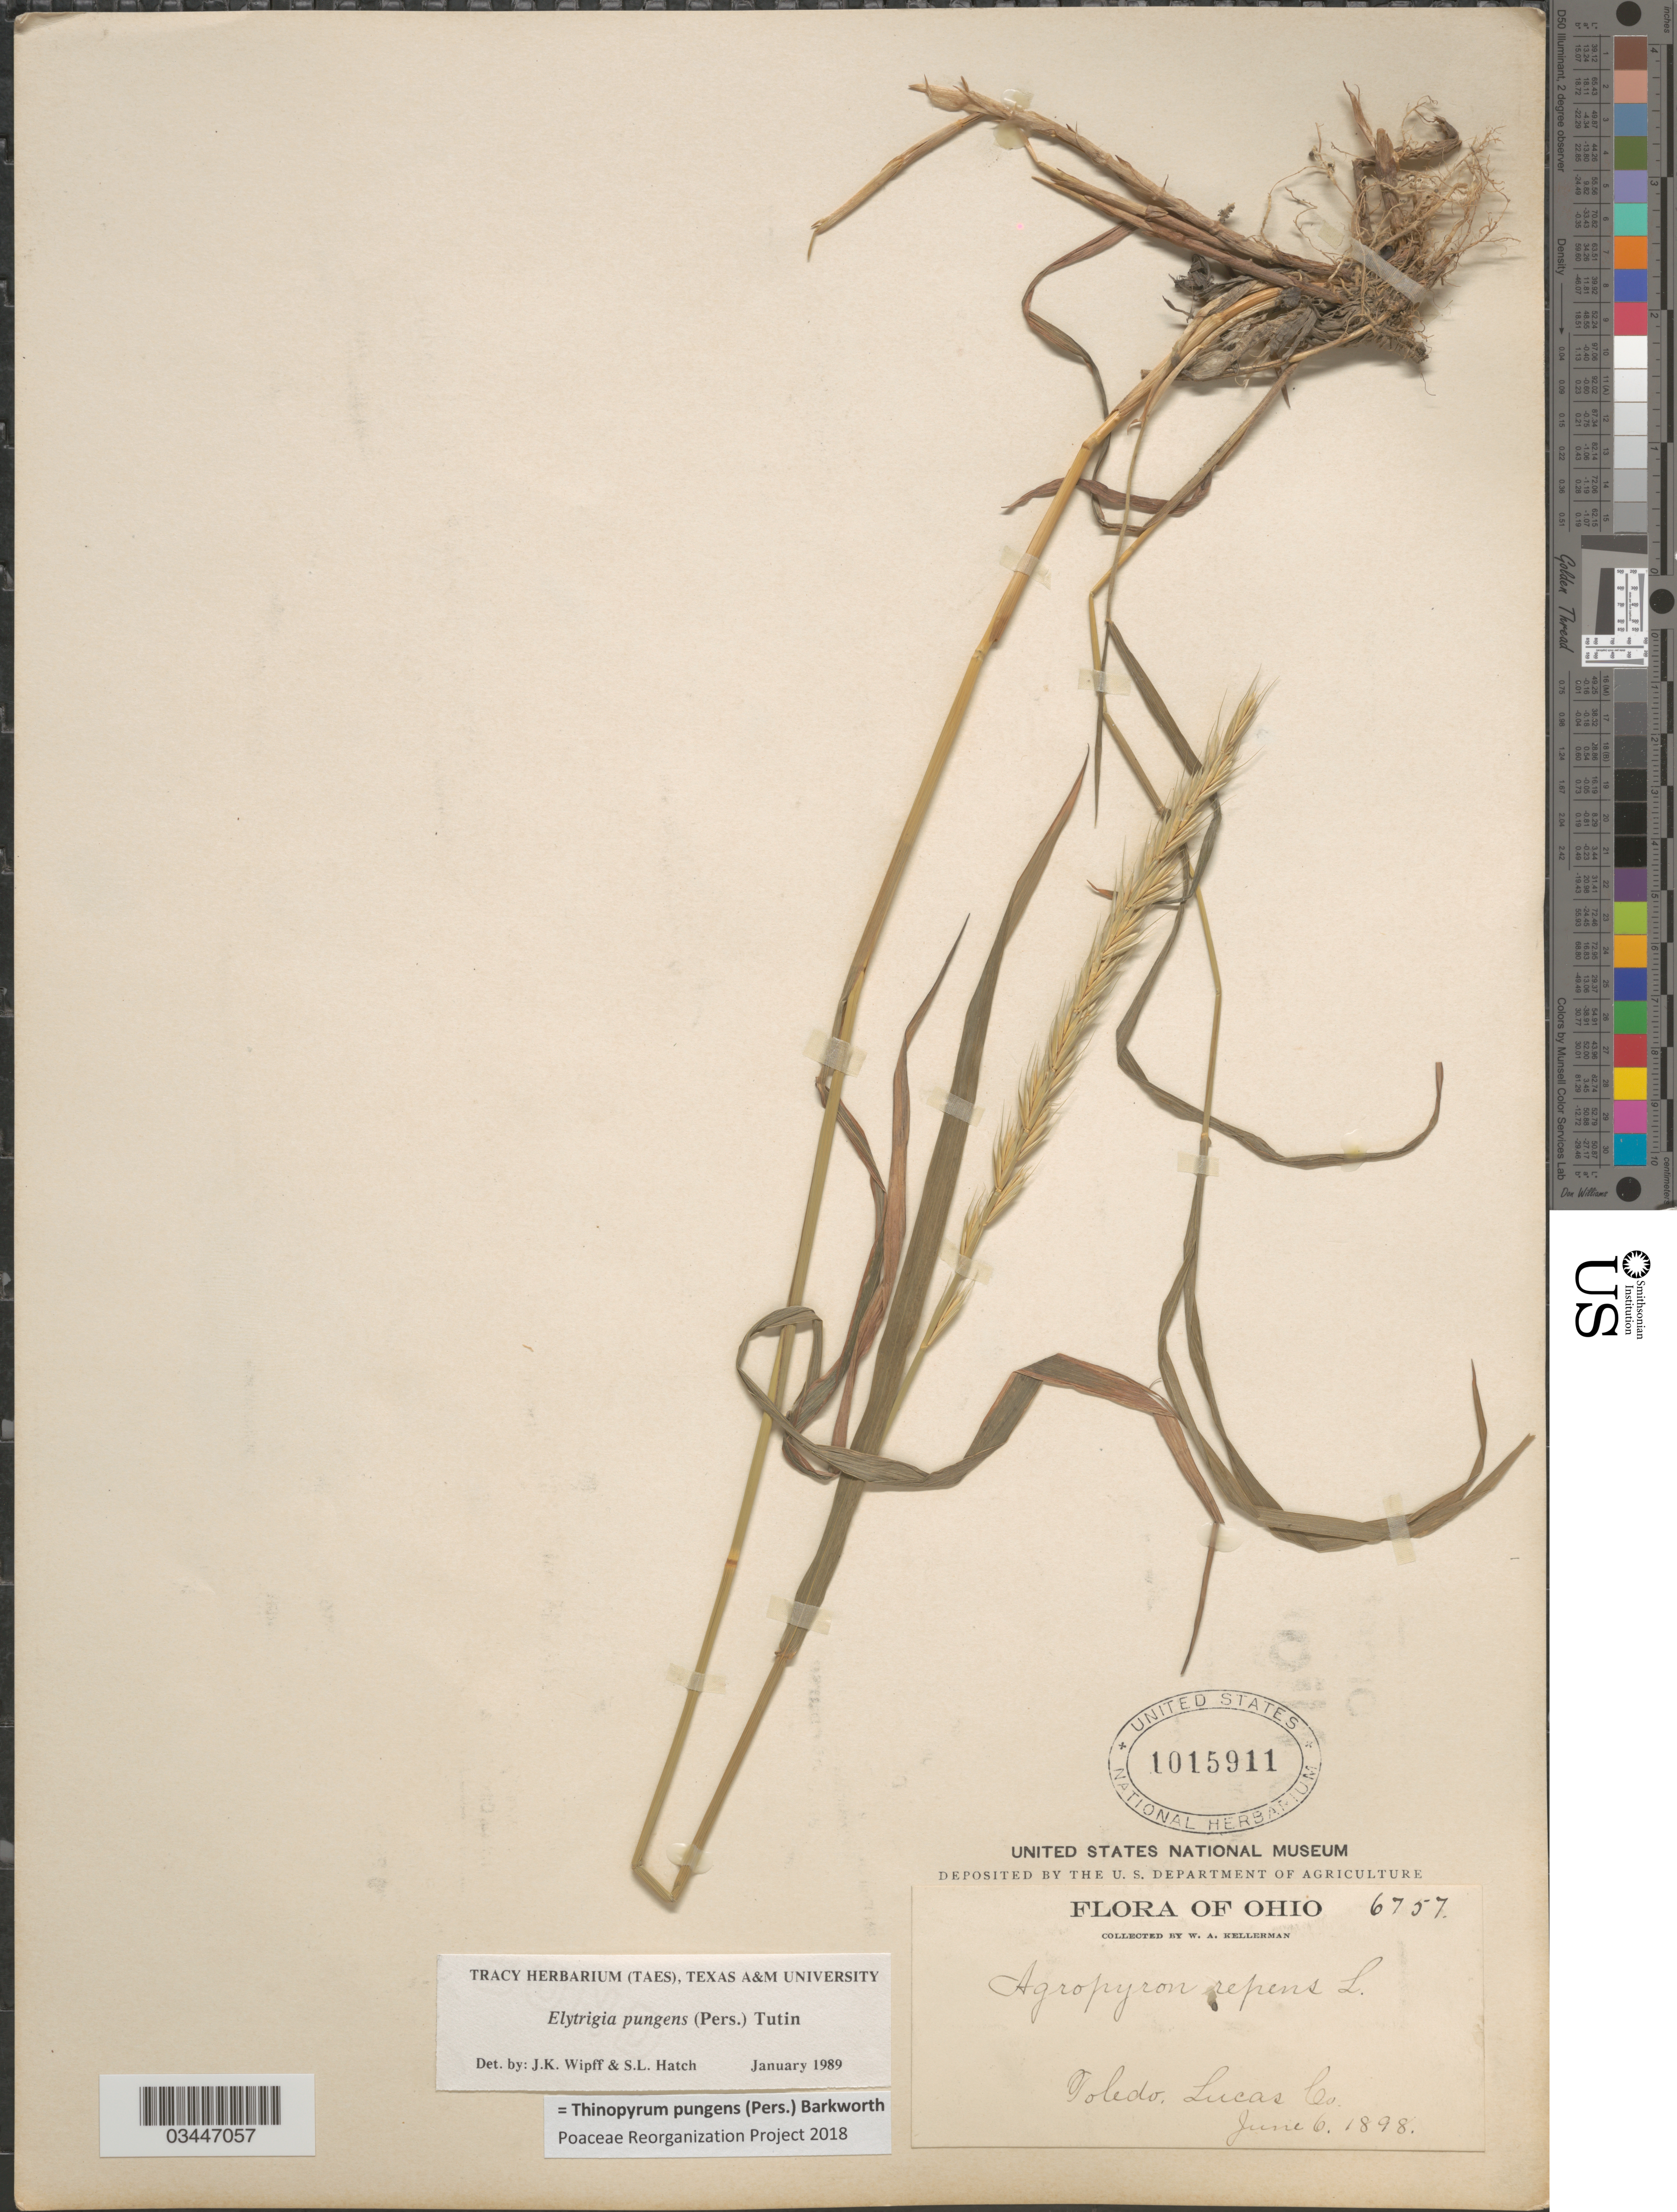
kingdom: Plantae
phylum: Tracheophyta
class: Liliopsida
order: Poales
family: Poaceae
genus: Thinopyrum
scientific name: Thinopyrum pungens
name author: (Pers.) Barkworth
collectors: W. Kellerman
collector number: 6757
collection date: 1898-06-06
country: United States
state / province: Ohio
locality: Toledo, Lucas Co.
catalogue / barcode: US 1015911